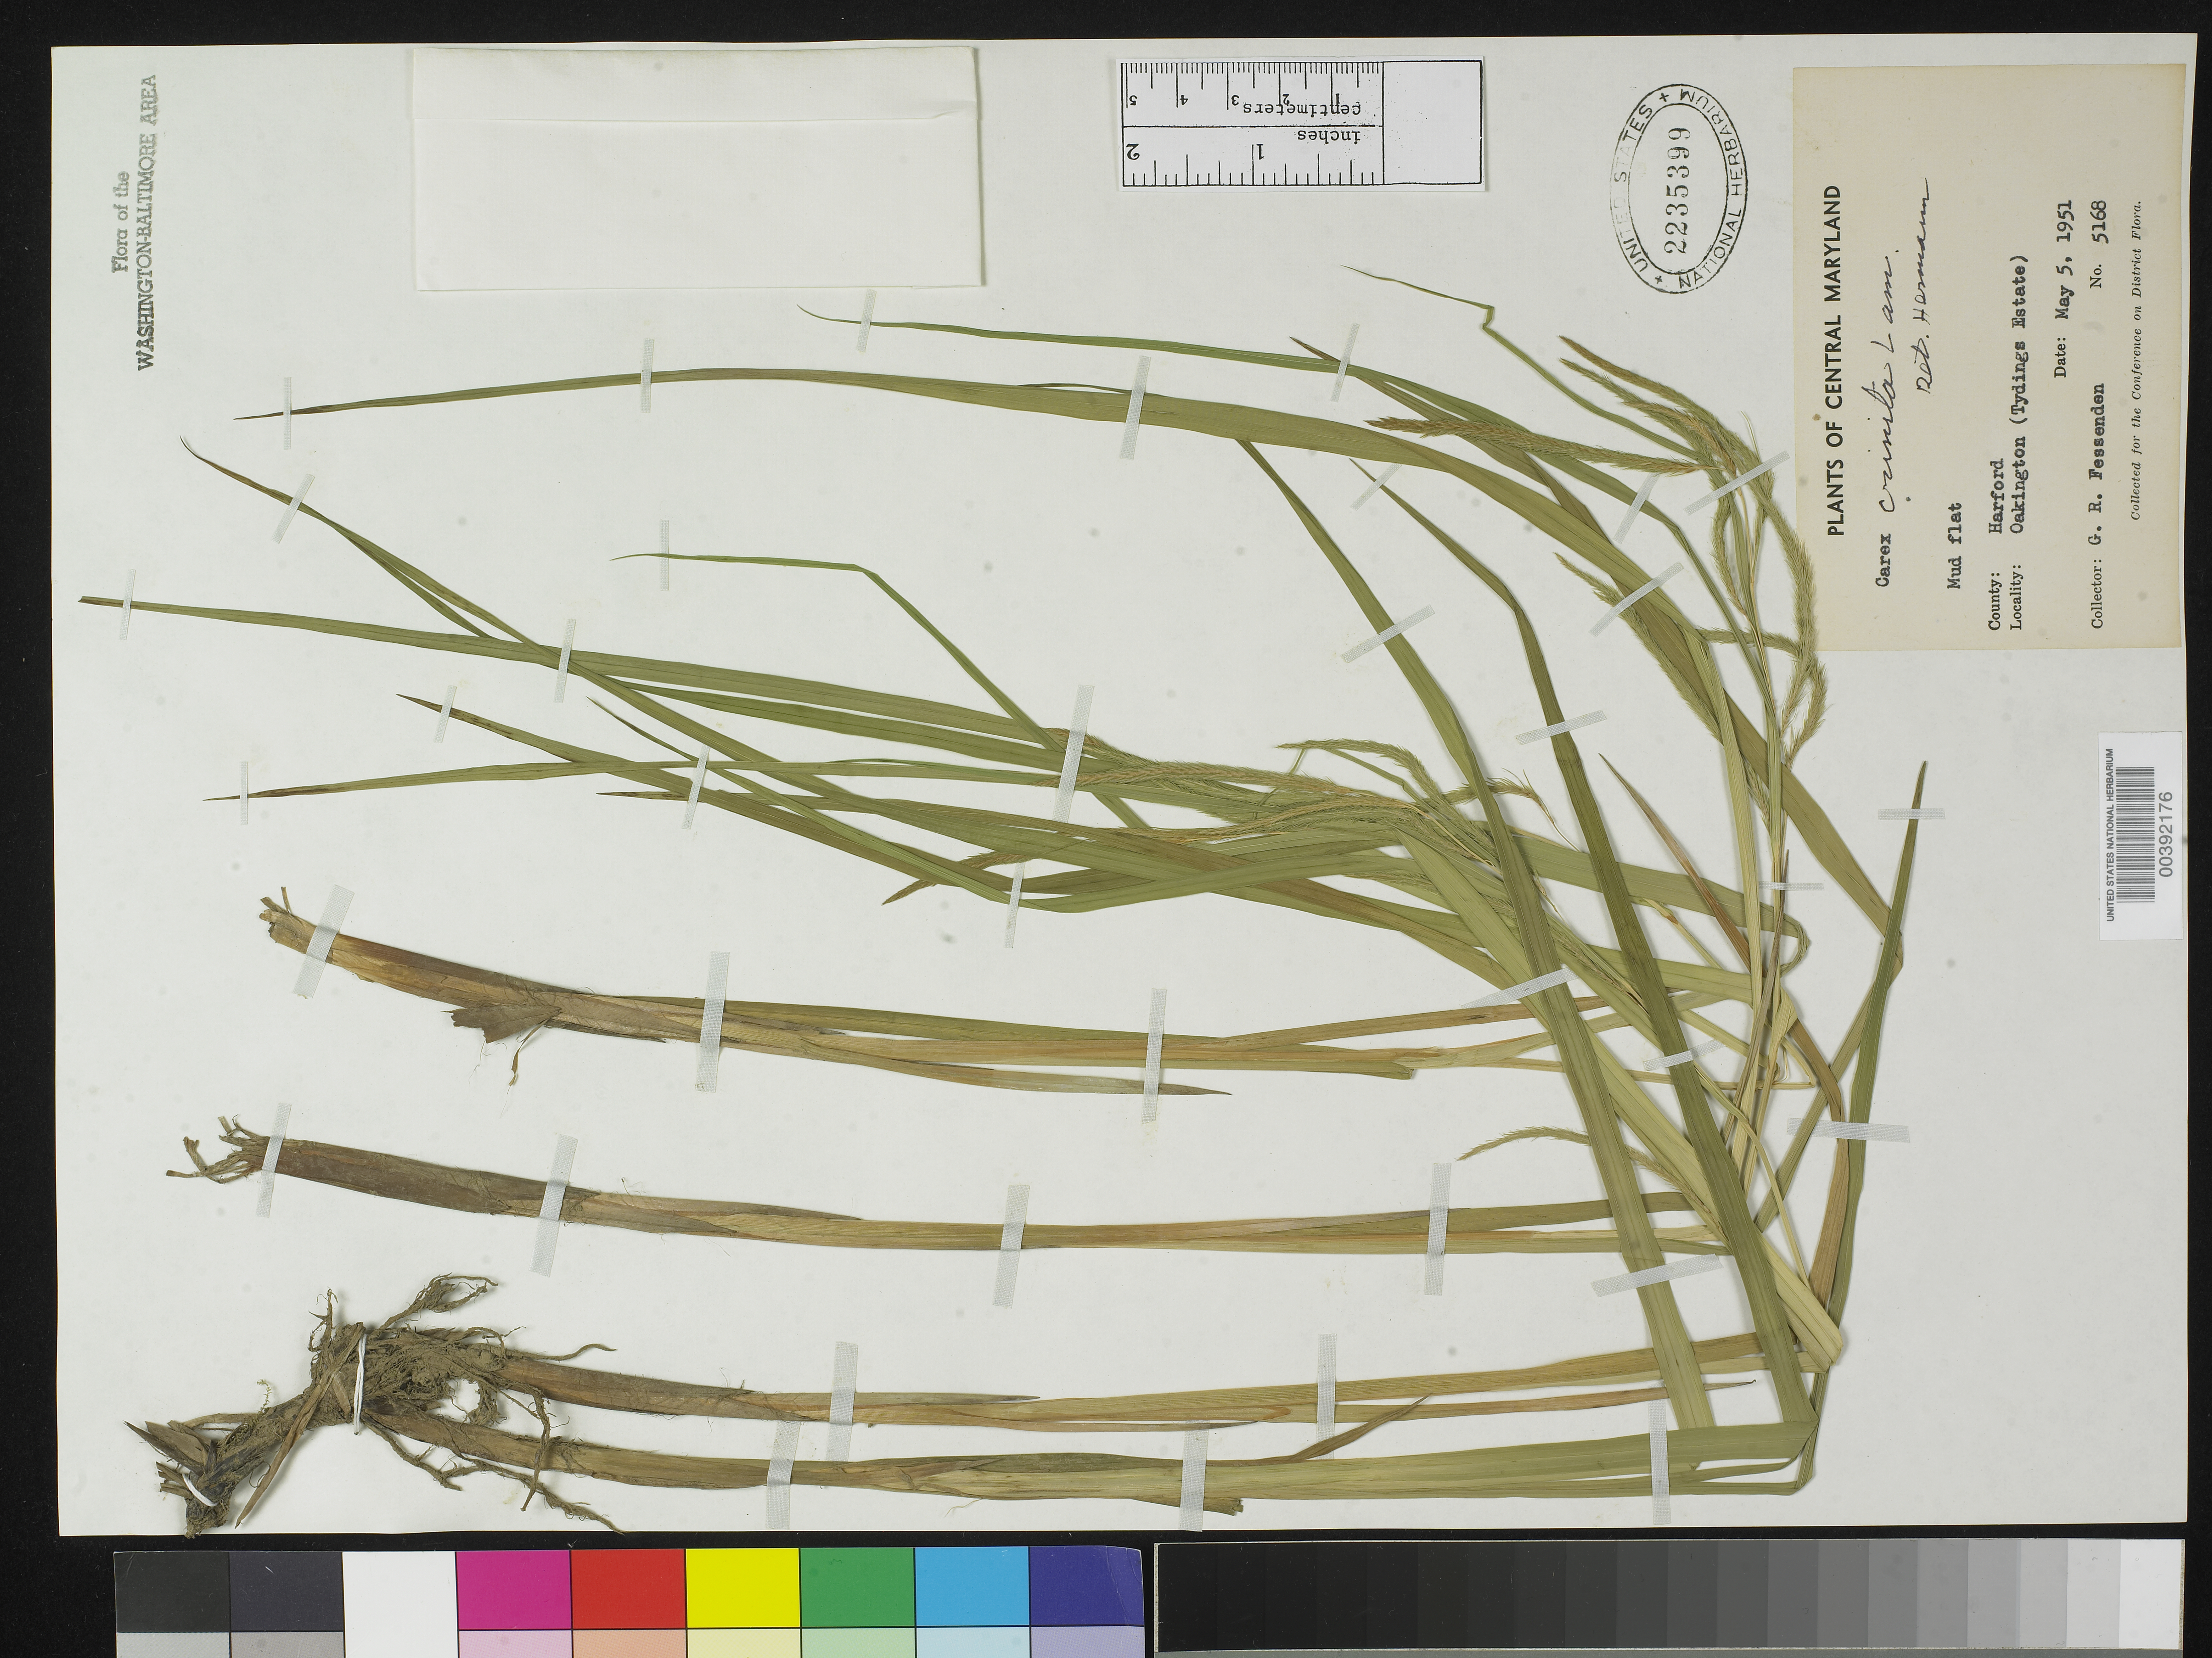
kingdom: Plantae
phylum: Tracheophyta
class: Liliopsida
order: Poales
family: Cyperaceae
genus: Carex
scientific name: Carex crinita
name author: Lam.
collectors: G. Fessenden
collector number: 5168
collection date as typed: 05 May 1951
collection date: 1951-05-05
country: United States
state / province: Maryland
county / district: Harford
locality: Oakington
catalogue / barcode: US 2235399